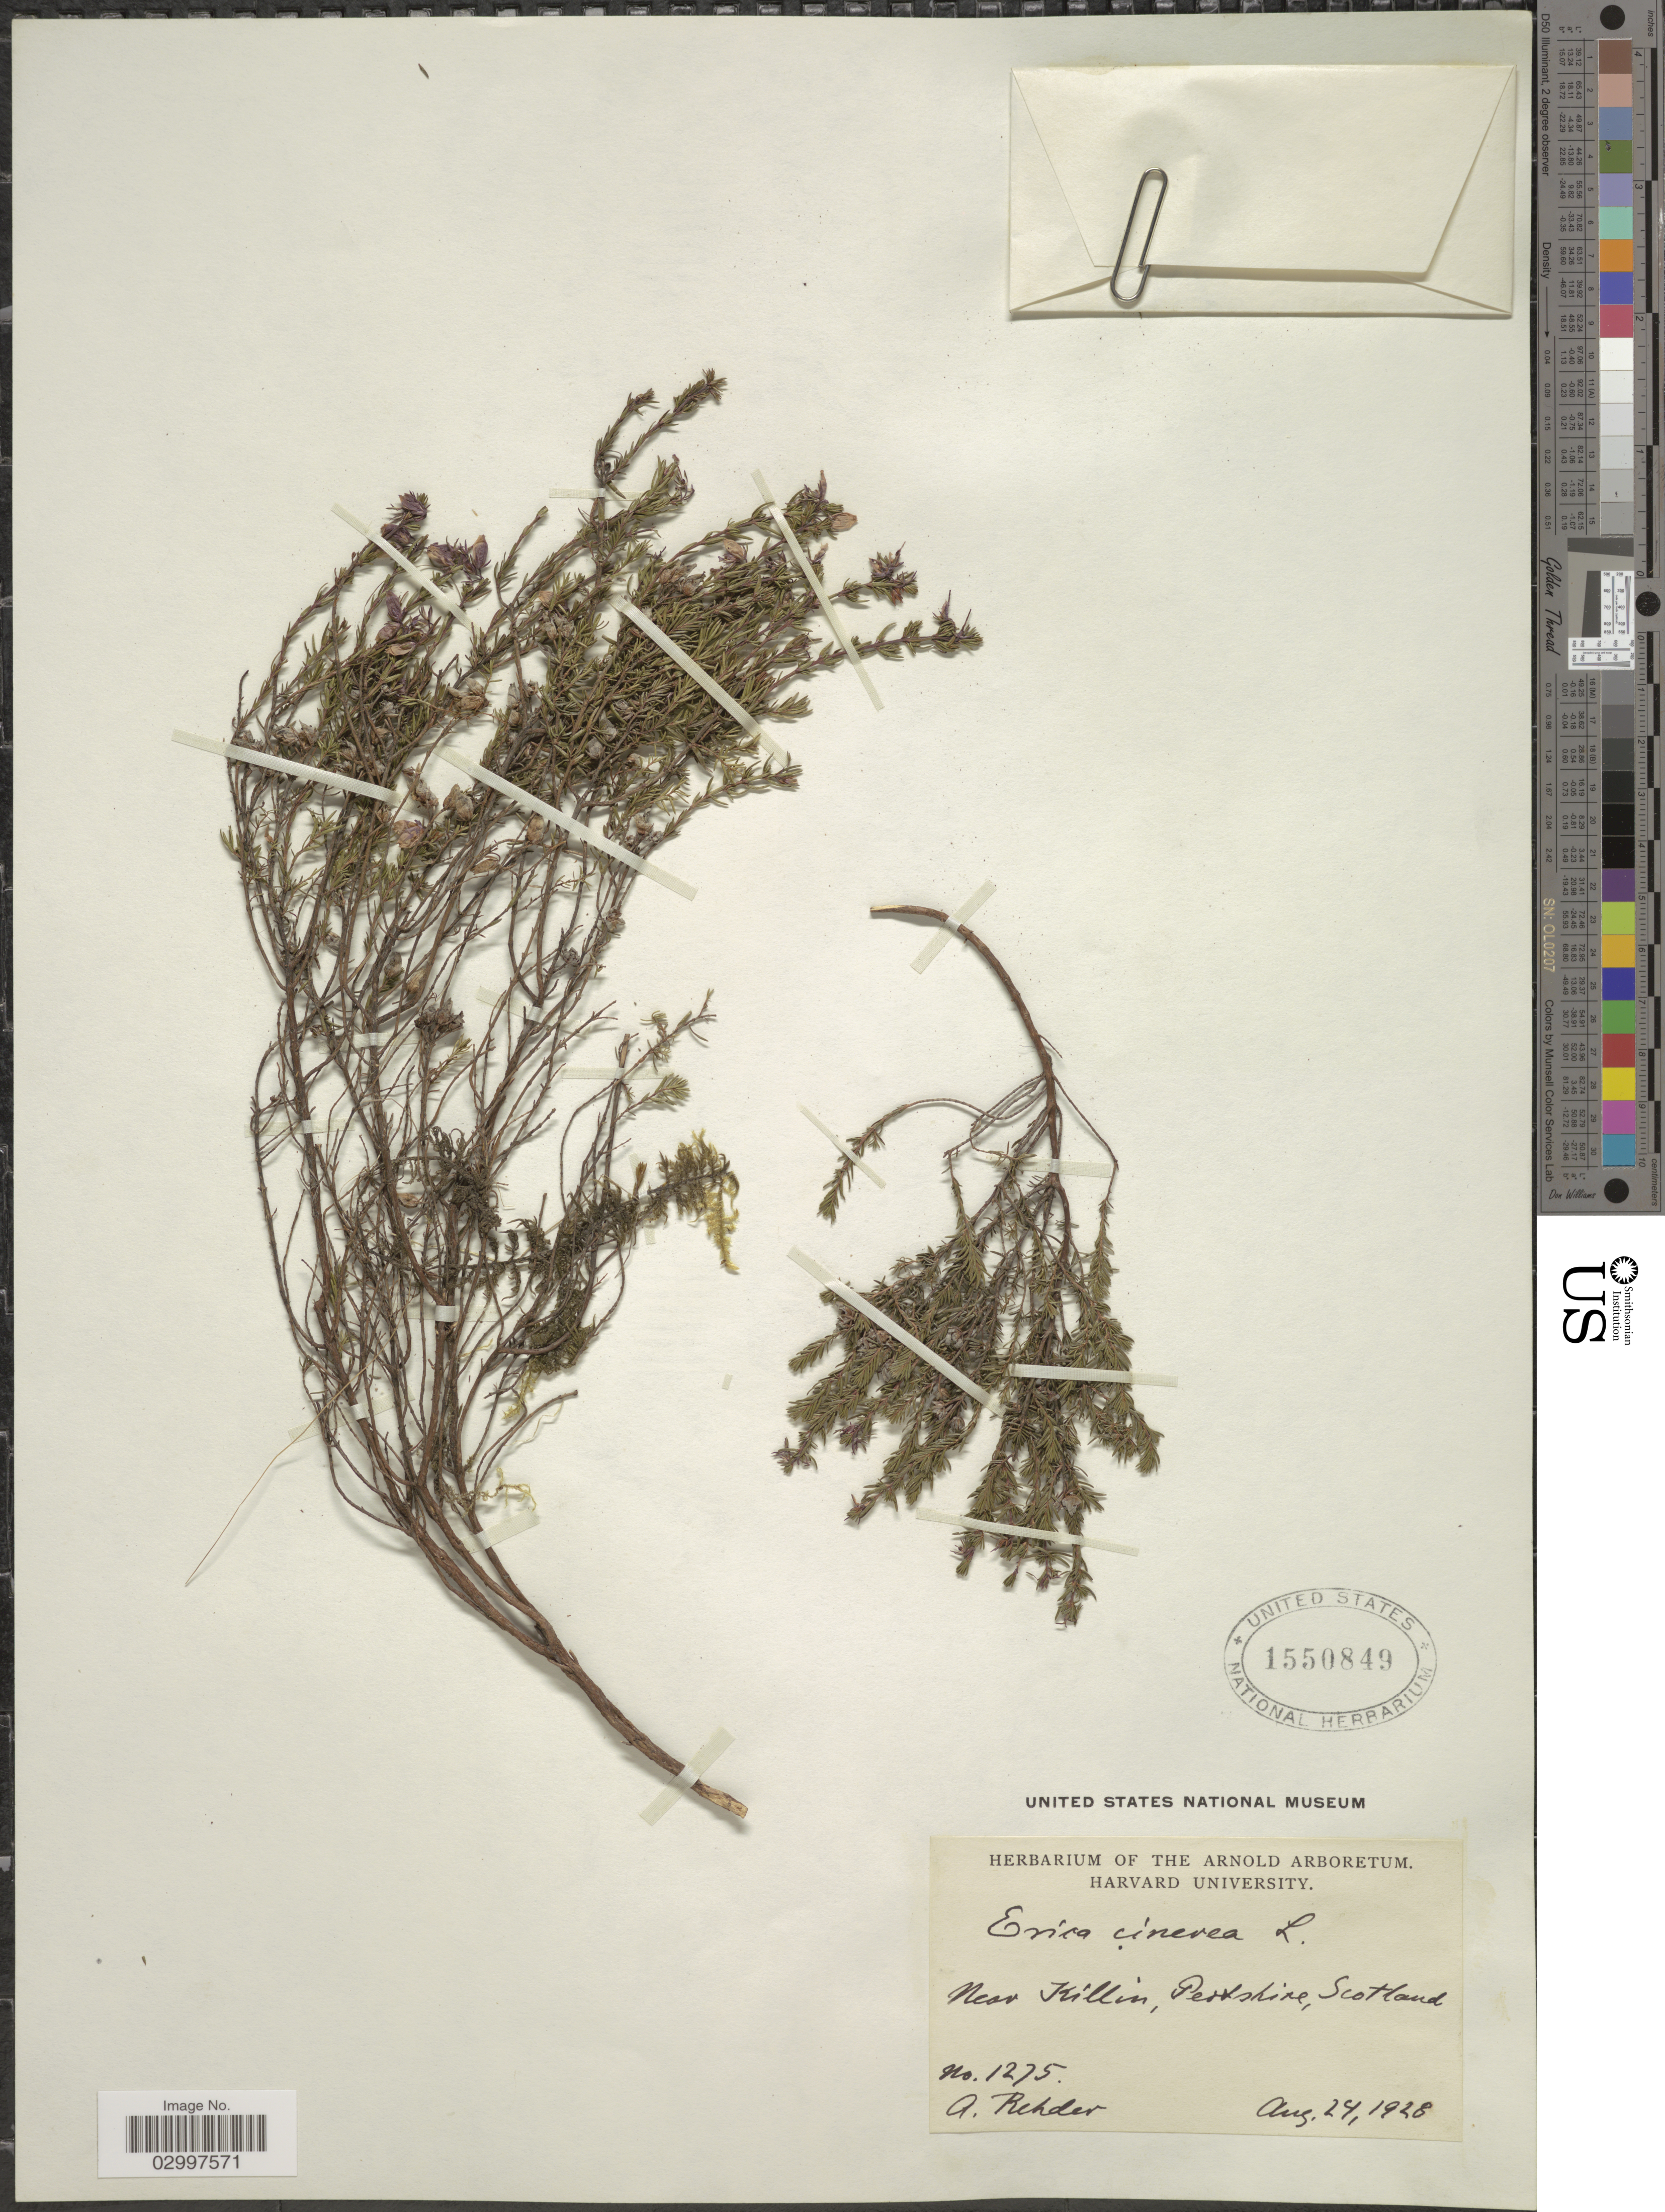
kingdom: Plantae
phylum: Tracheophyta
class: Magnoliopsida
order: Ericales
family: Ericaceae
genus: Erica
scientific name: Erica cinerea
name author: L.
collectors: A. Rehder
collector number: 1275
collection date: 1928-08-24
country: United Kingdom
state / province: Scotland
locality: Near Killin, Pertshire.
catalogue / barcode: US 1550849